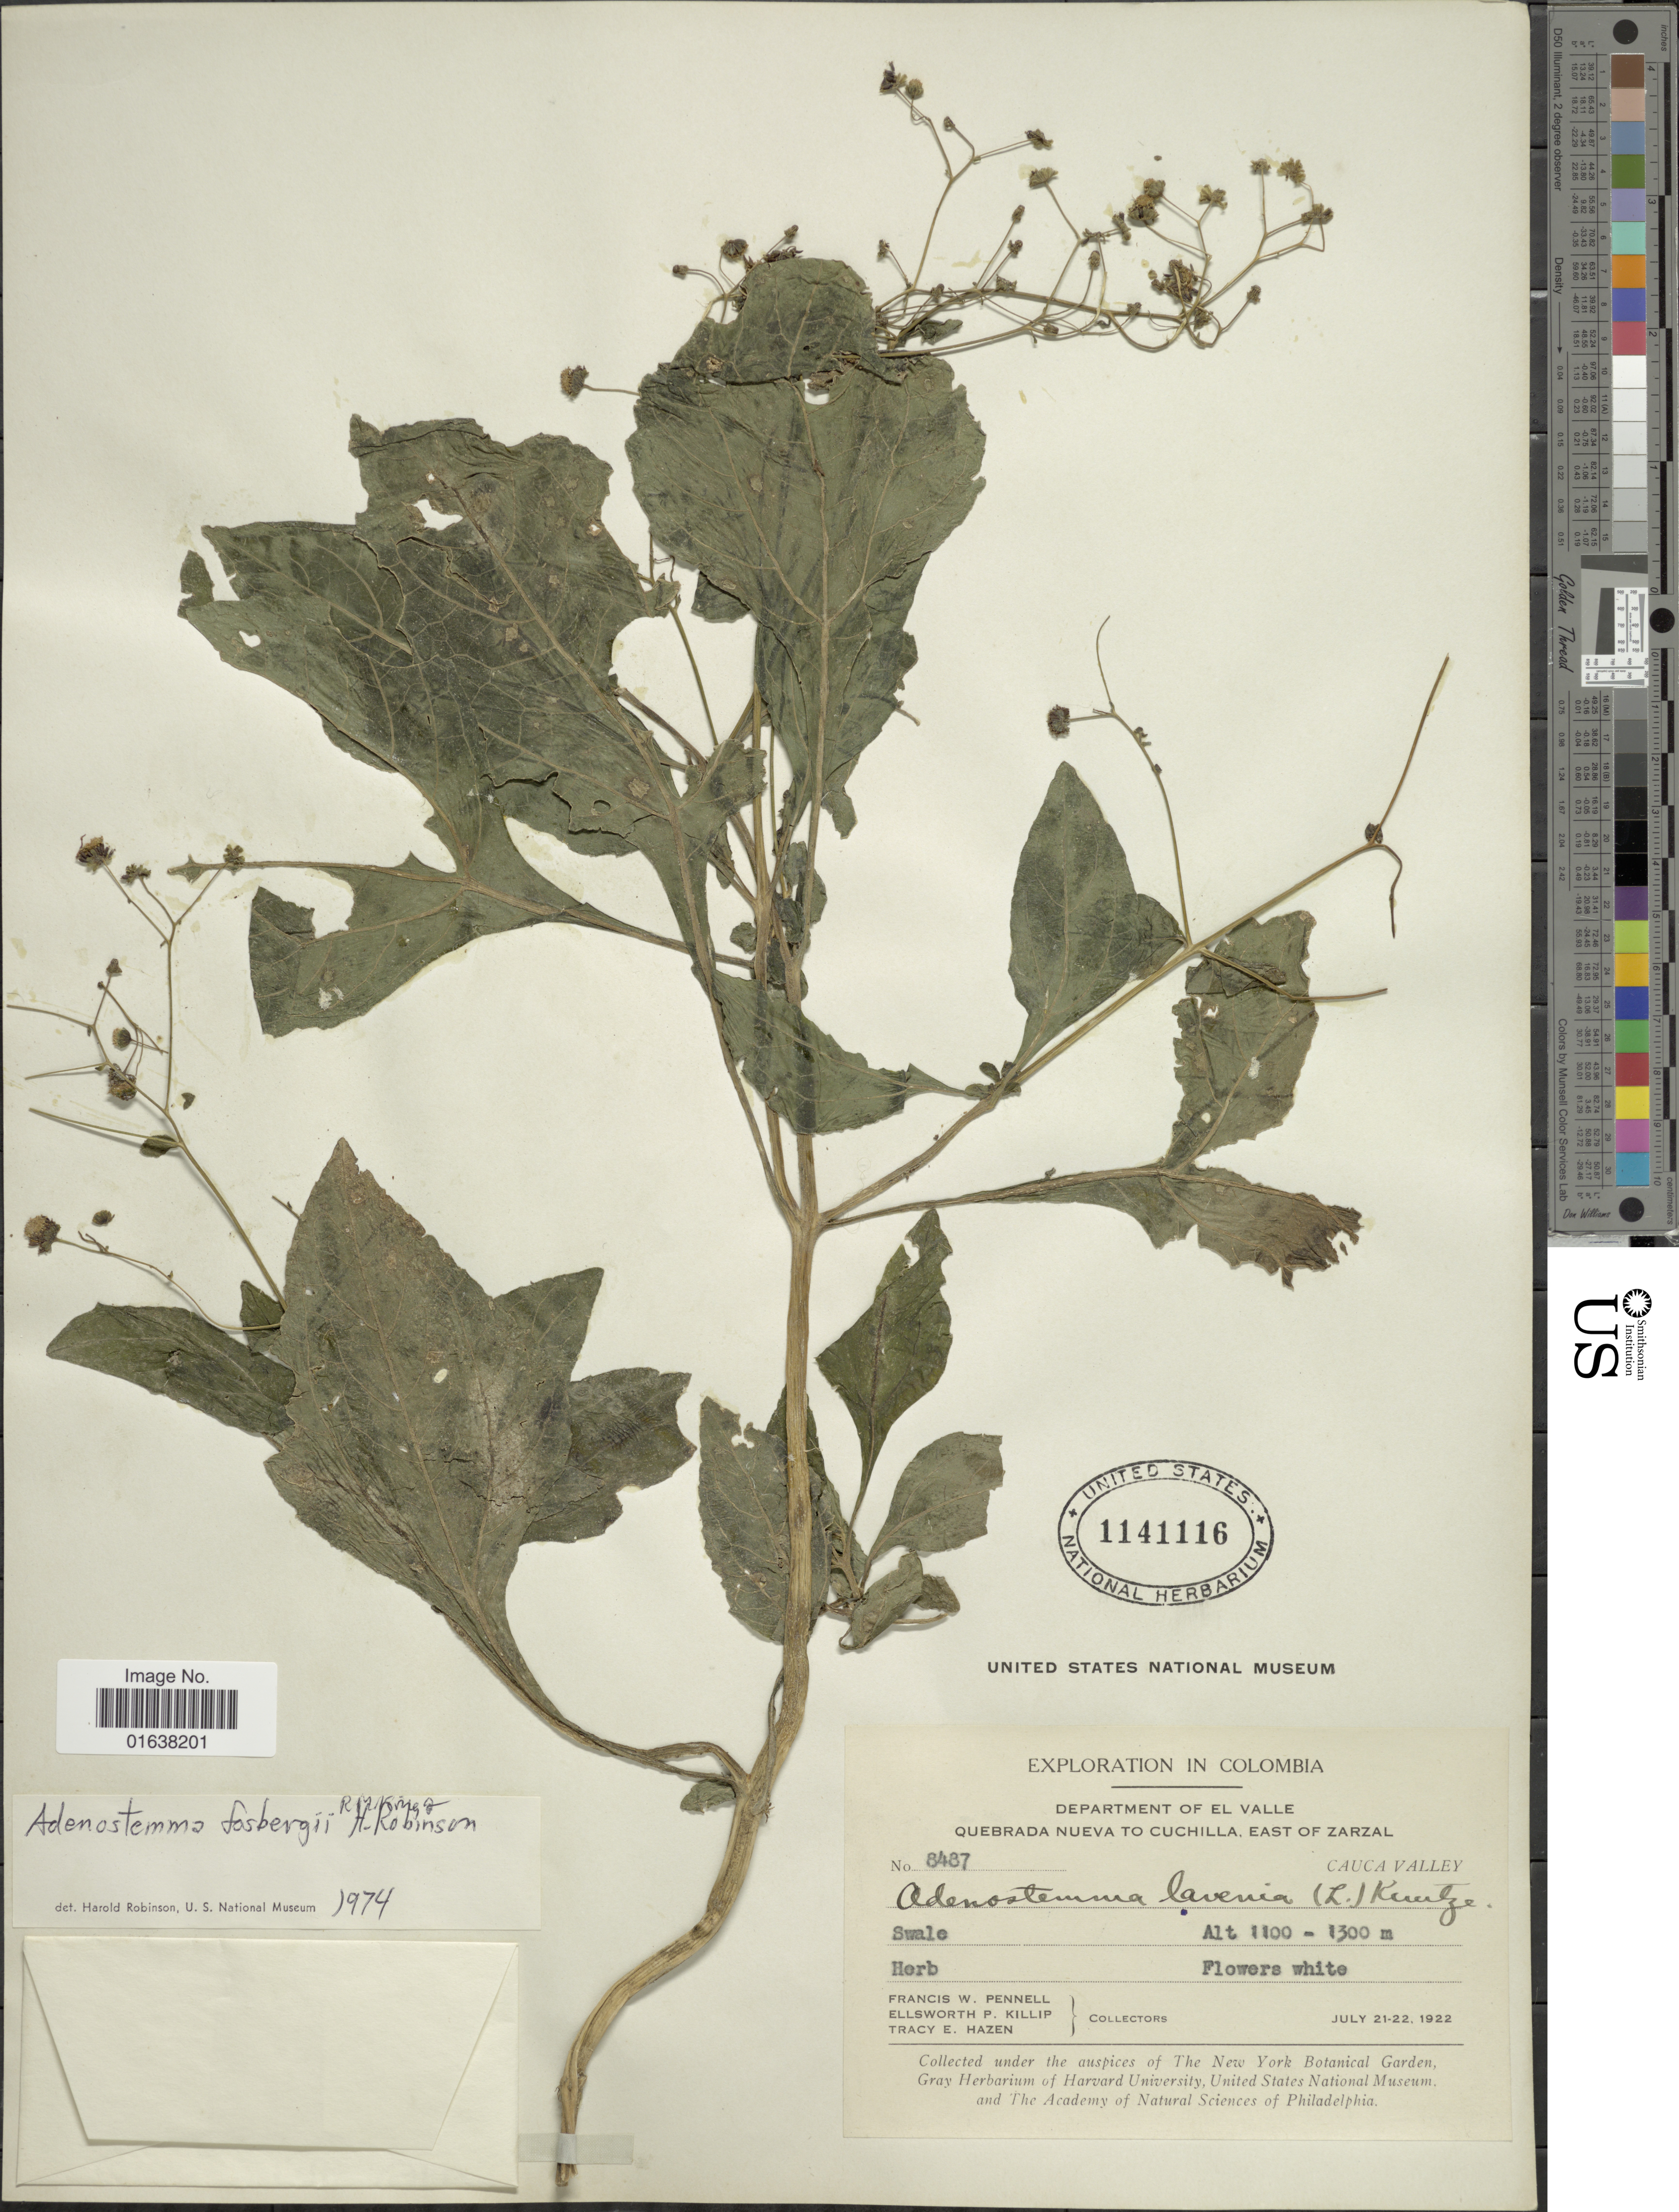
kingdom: Plantae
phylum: Tracheophyta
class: Magnoliopsida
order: Asterales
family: Asteraceae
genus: Adenostemma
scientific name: Adenostemma fosbergii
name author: R.M. King & H. Rob.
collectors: F. W. Pennell, E. P. Killip & T. E. Hazen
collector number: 8487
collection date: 1922-07-21/1922-07-22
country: Colombia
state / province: Valle del Cauca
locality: Department of El Valle. Quebrada Nueva to Cuchilla, east of Zarzal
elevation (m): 1100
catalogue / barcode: US 1141116